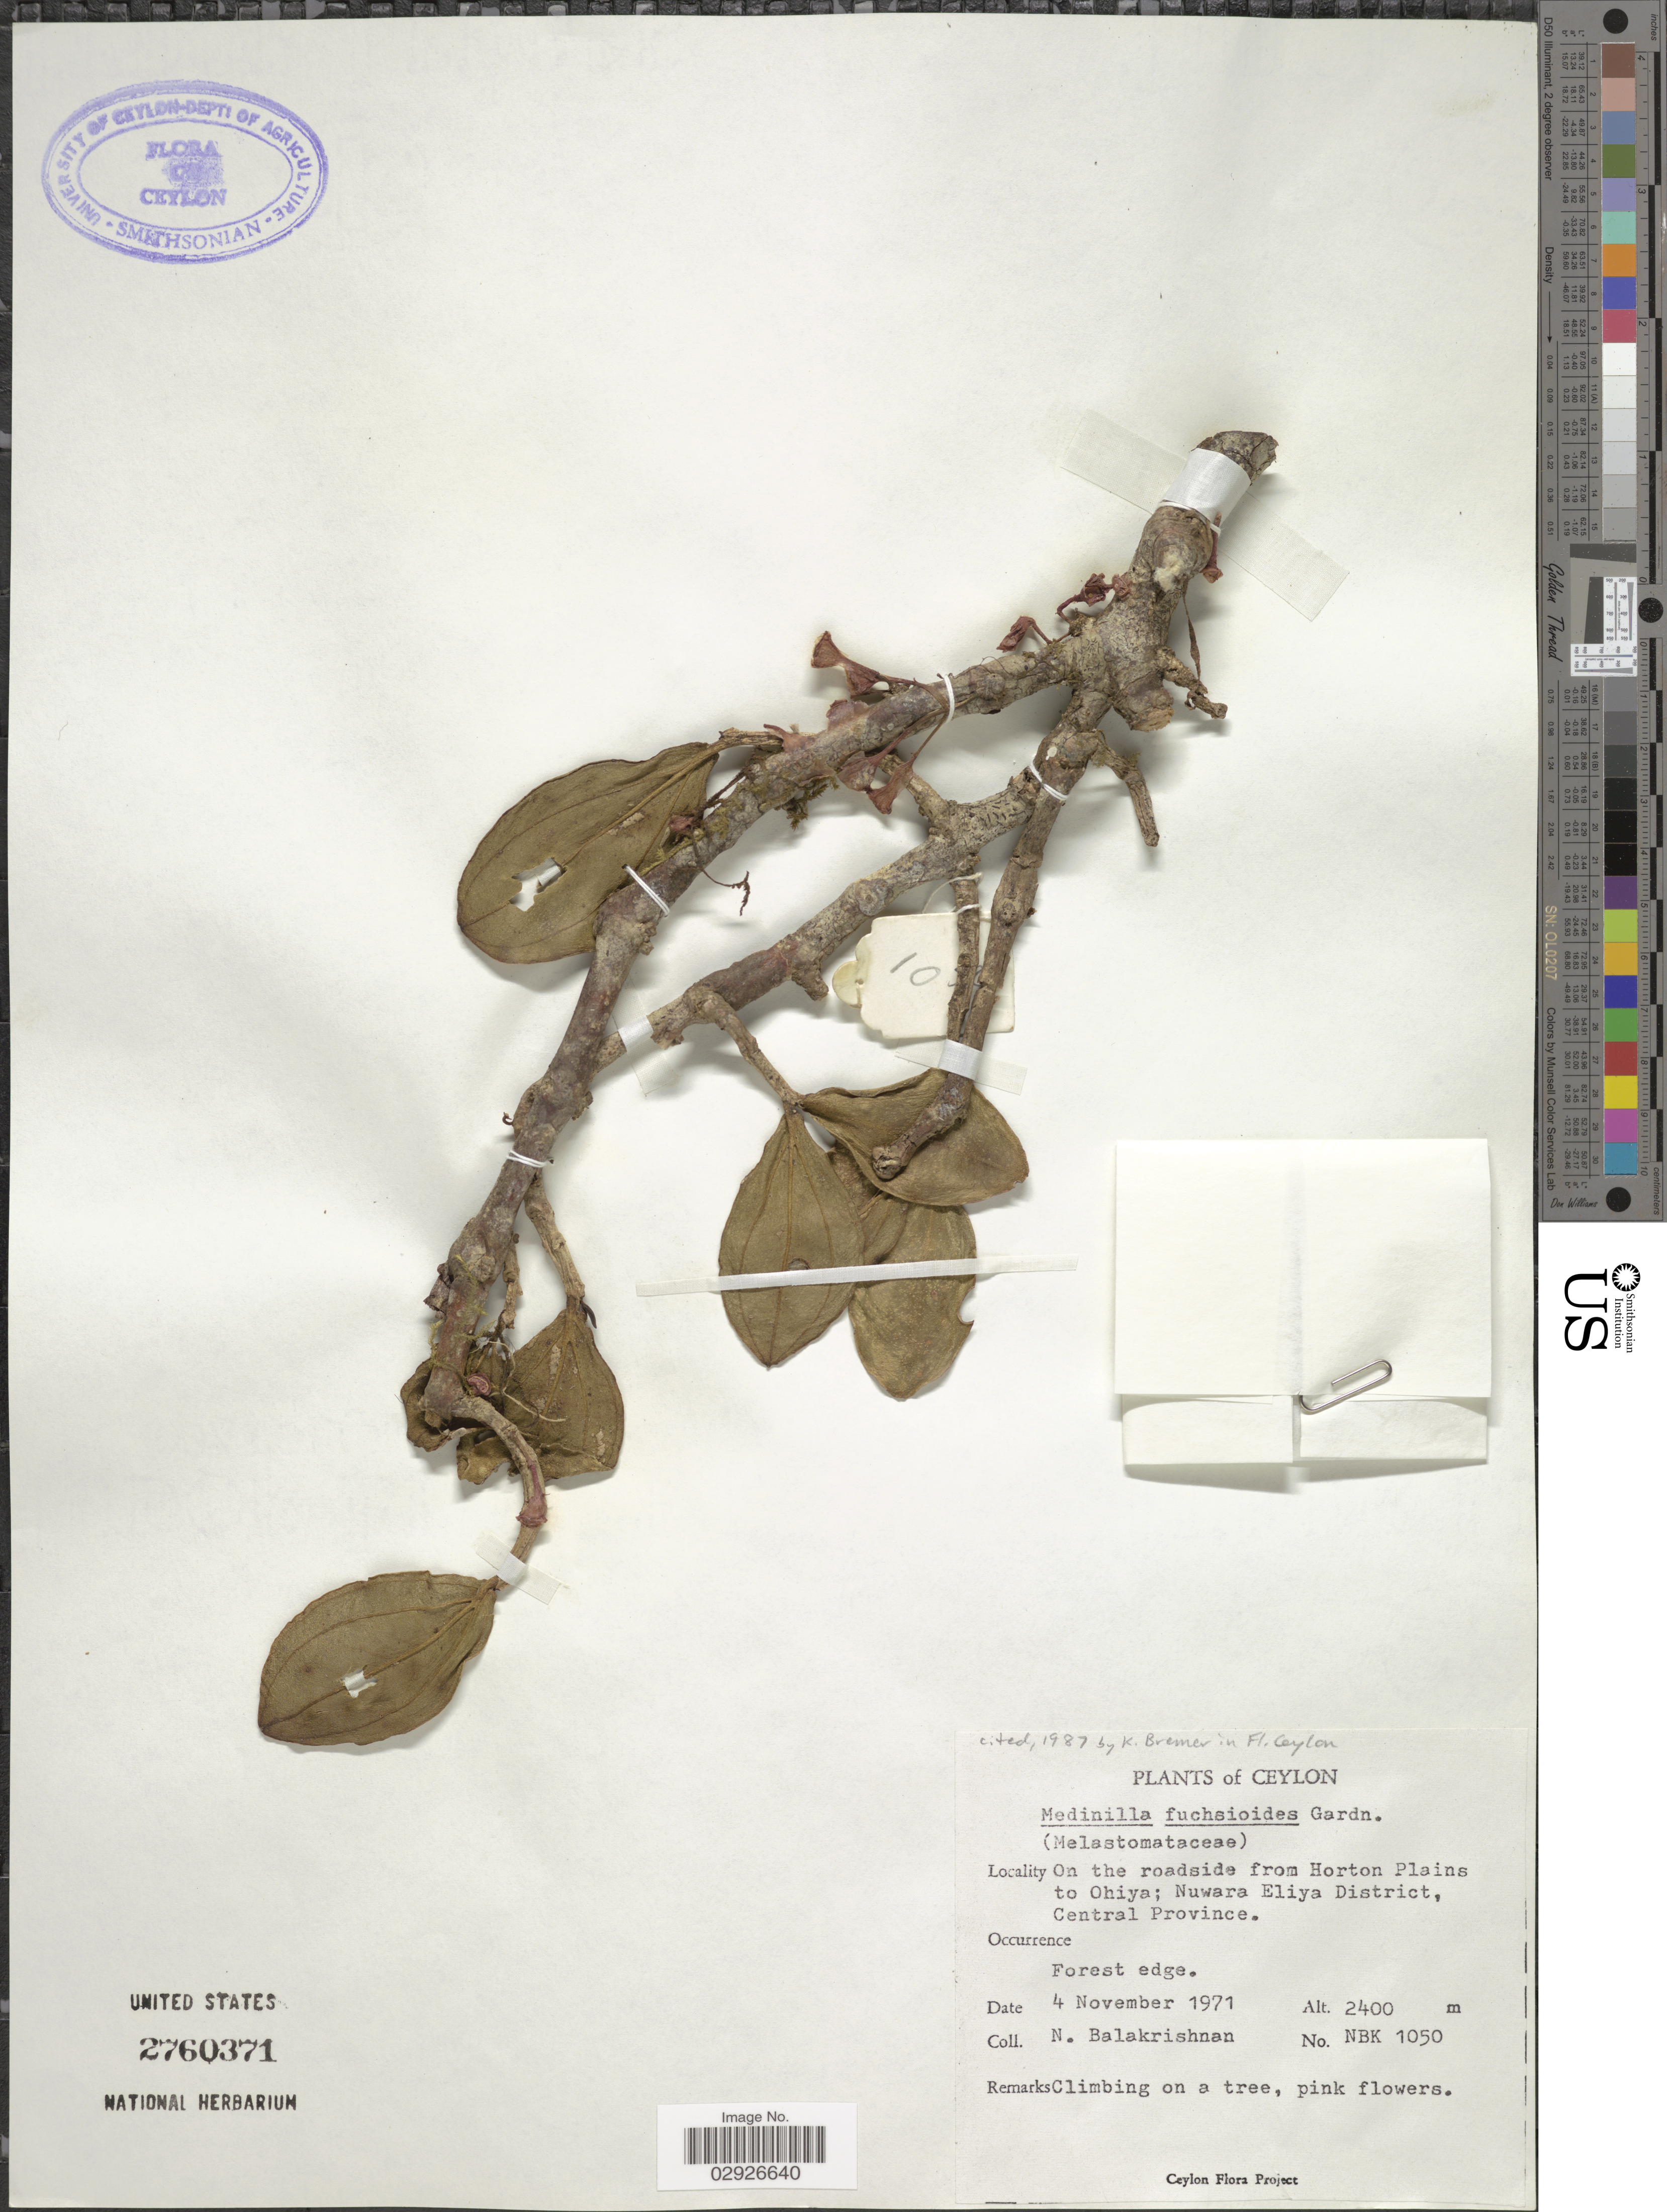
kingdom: Plantae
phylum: Tracheophyta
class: Magnoliopsida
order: Myrtales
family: Melastomataceae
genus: Medinilla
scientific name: Medinilla fuchsioides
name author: Gard.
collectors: N. Balakrishnan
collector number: NBK 1050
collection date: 1971-11-04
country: Sri Lanka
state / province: Central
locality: Ceylon. On the roadside from Horton Plains to Ohiya; Nuwara Eliya District.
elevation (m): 2400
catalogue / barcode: US 2760371